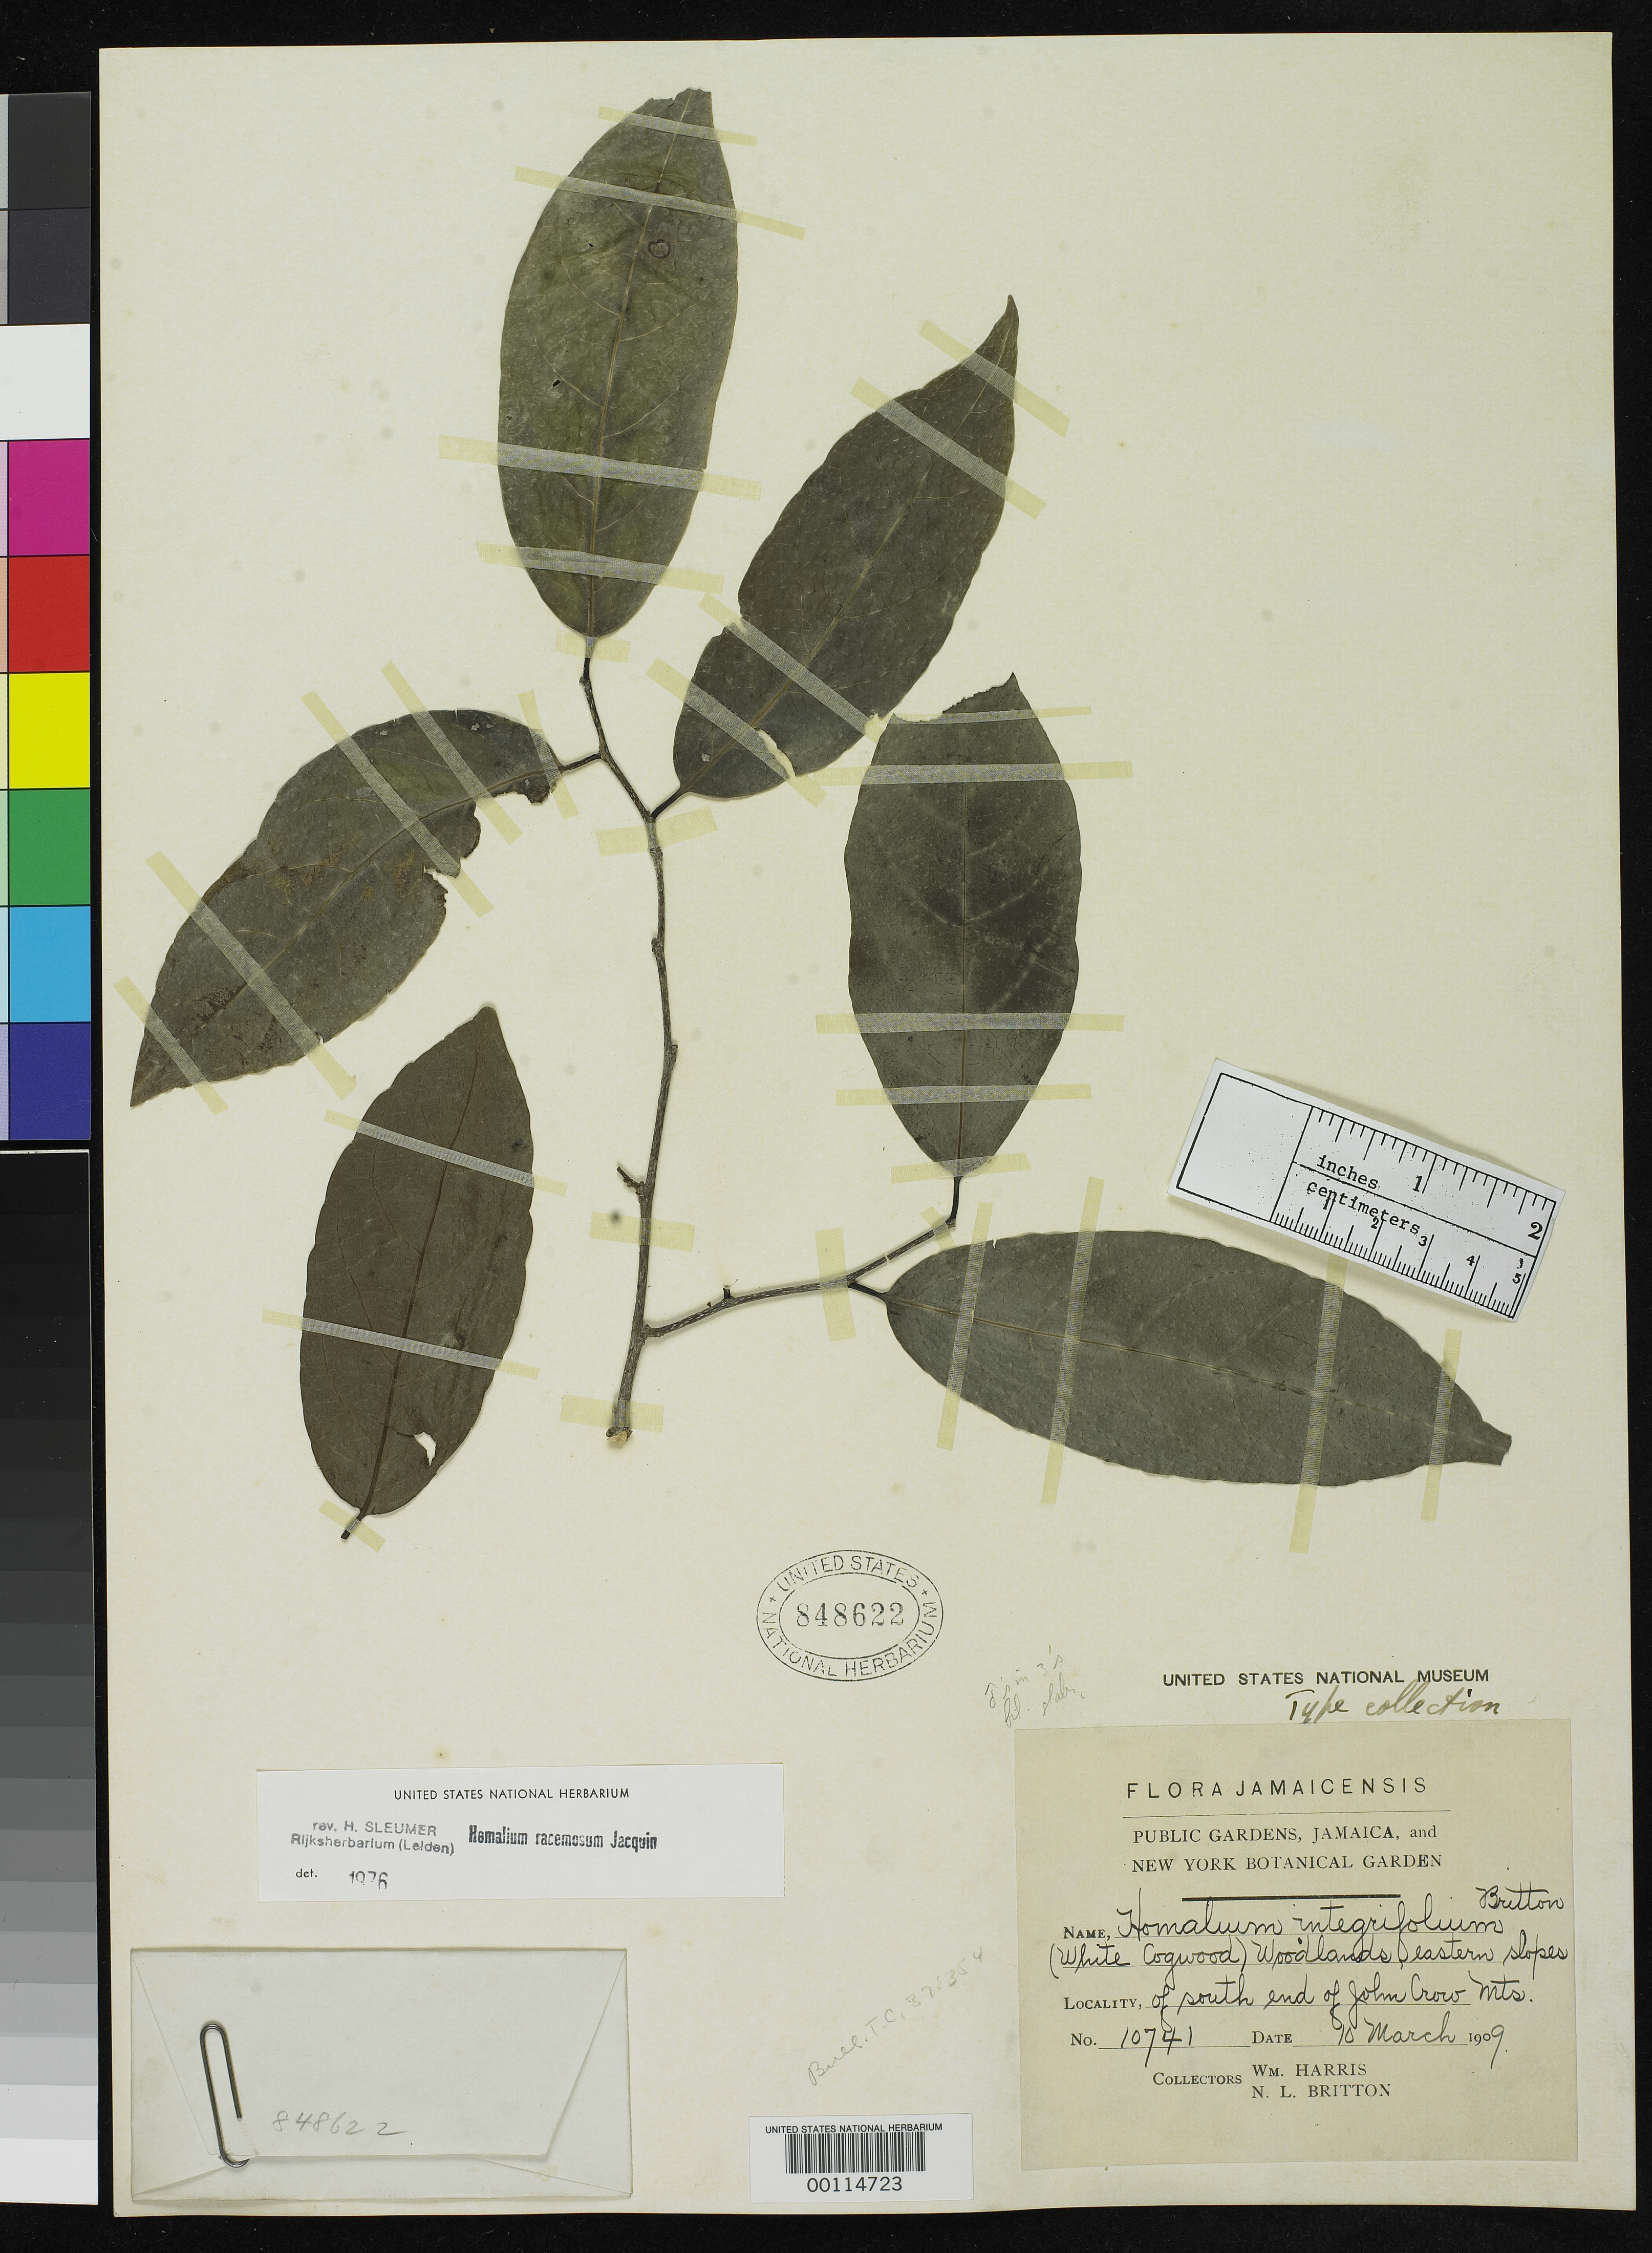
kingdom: Plantae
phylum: Tracheophyta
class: Magnoliopsida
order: Malpighiales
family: Salicaceae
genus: Homalium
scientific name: Homalium integrifolium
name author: Britton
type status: Isotype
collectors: W. H. Harris & N. Britton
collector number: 10741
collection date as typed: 10 Mar 1909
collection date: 1909-03-10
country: Jamaica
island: Greater Antilles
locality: John Crow Mts.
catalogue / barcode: US 848622